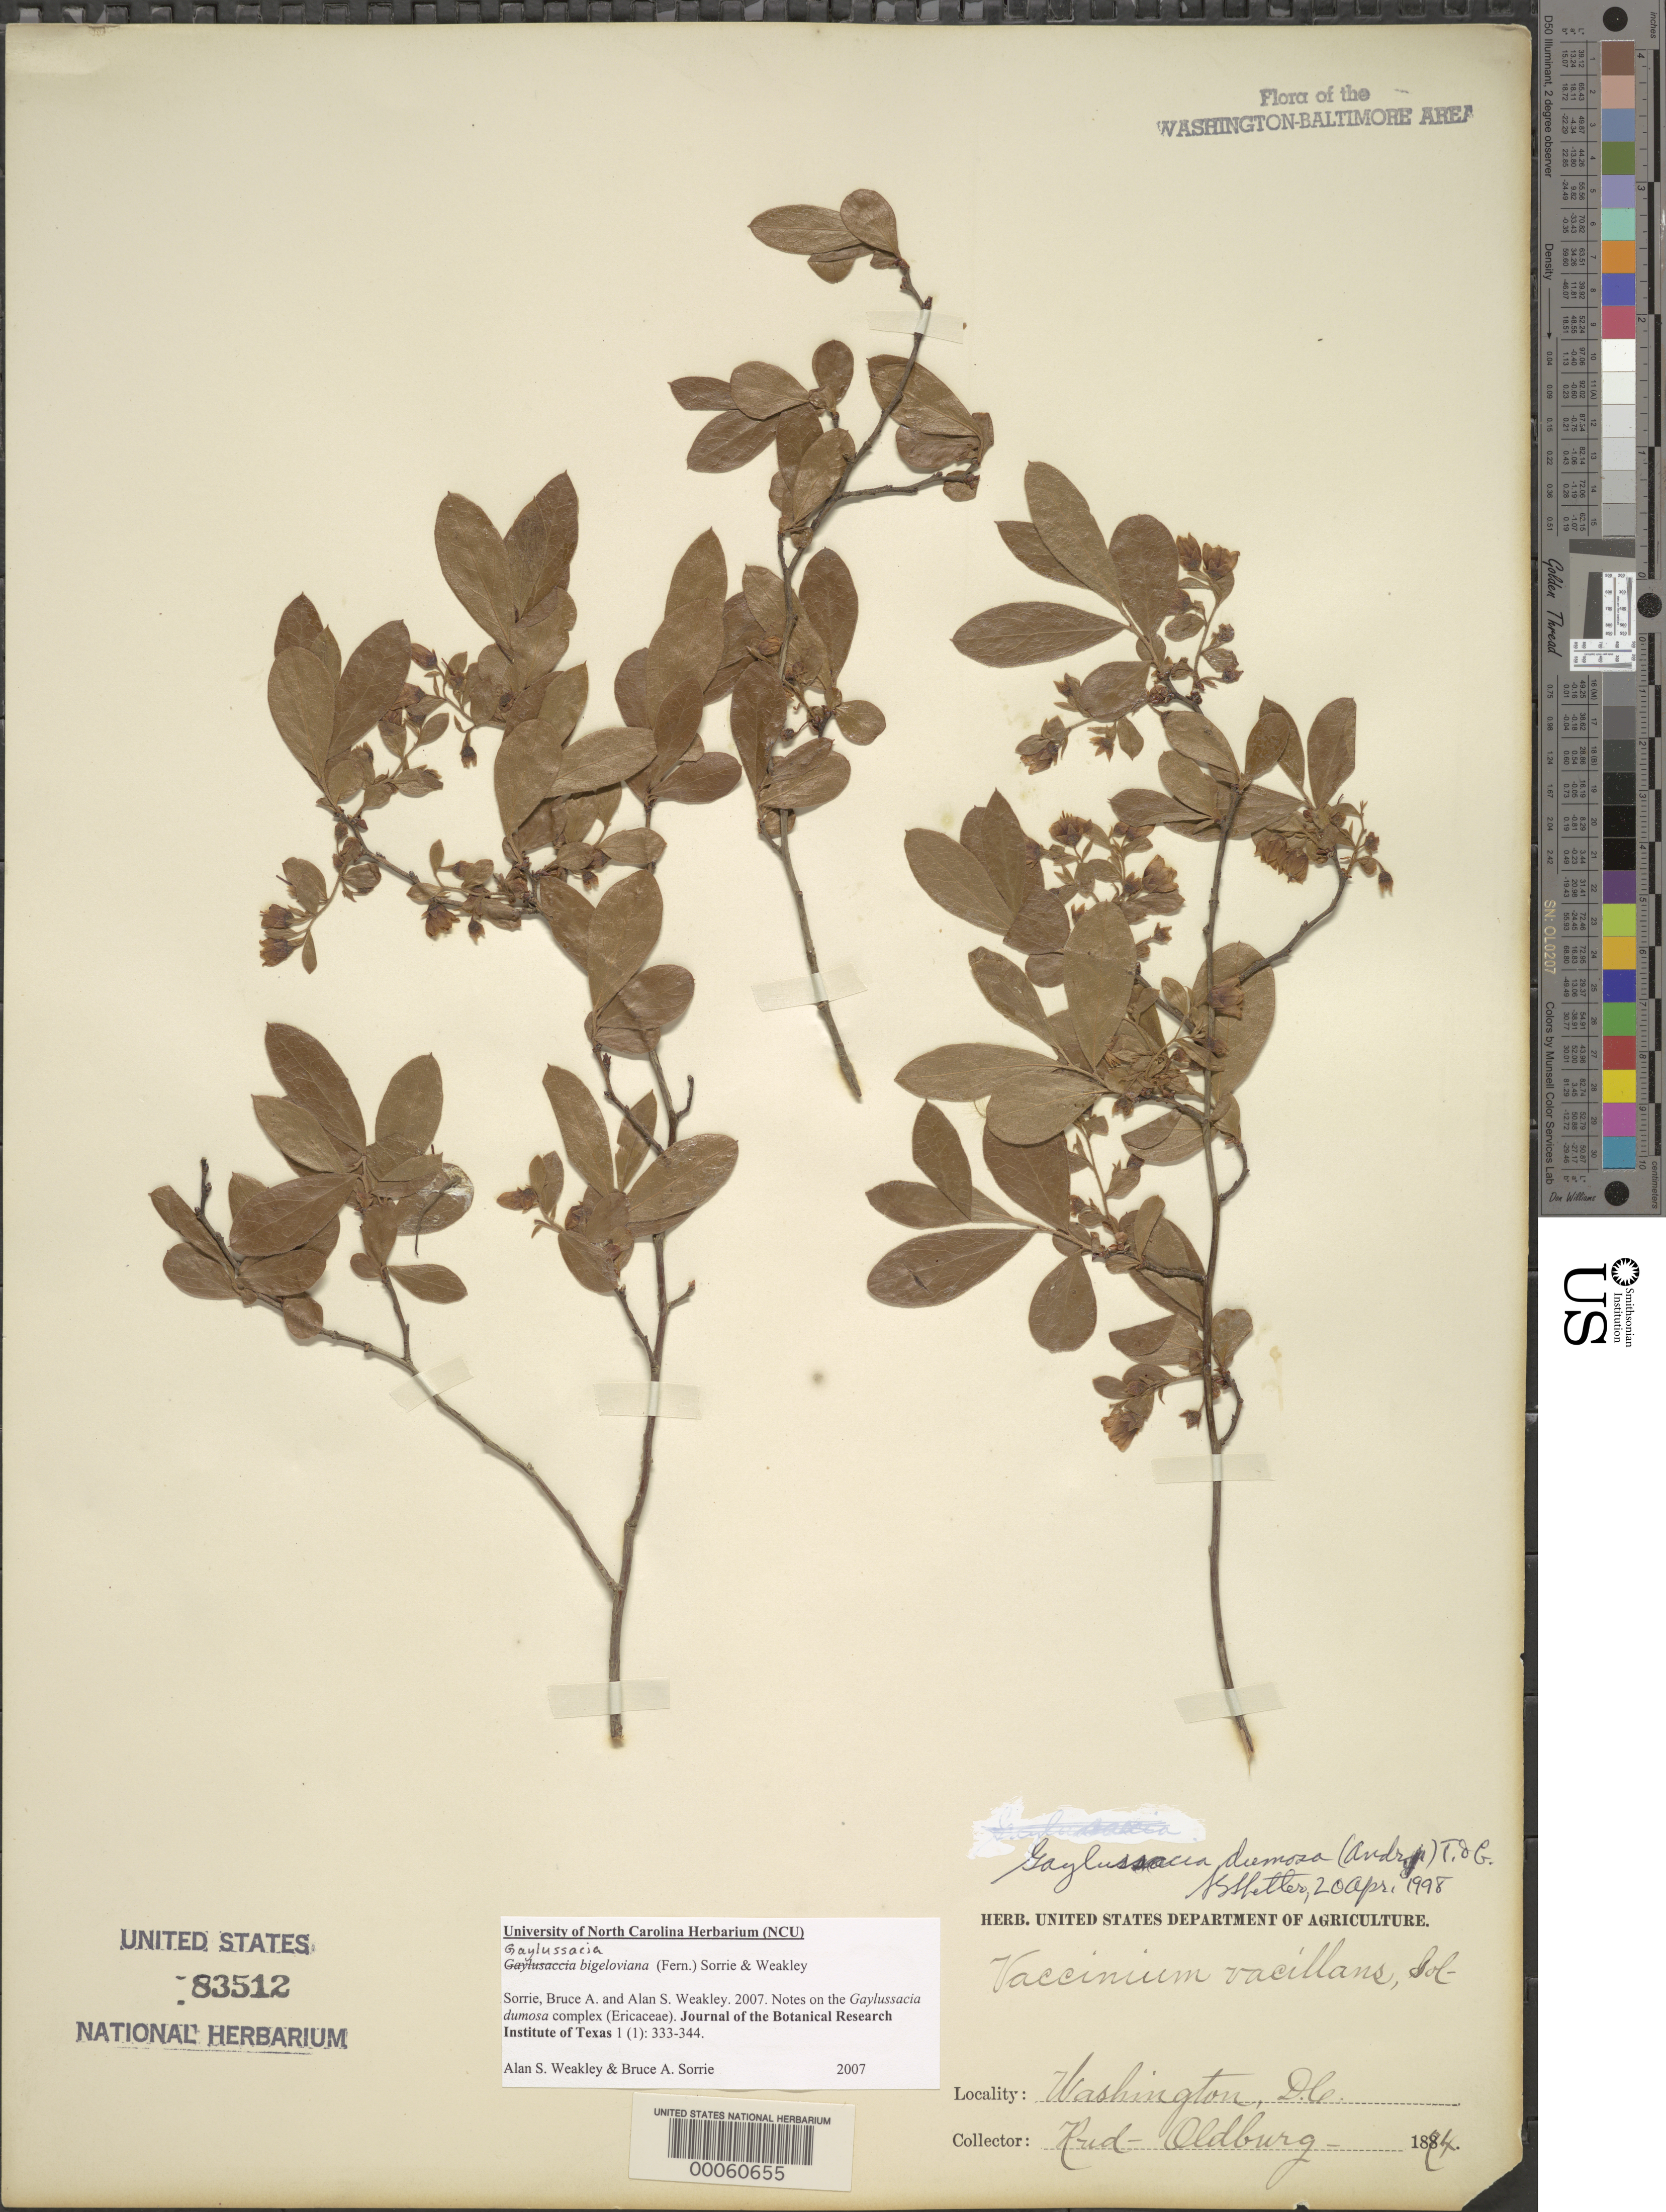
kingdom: Plantae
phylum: Tracheophyta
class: Magnoliopsida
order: Ericales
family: Ericaceae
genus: Gaylussacia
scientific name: Gaylussacia dumosa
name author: (Andrews) Torr. & A. Gray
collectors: R. Oldberg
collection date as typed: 1874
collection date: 1874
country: United States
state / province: District of Columbia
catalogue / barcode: US 83512